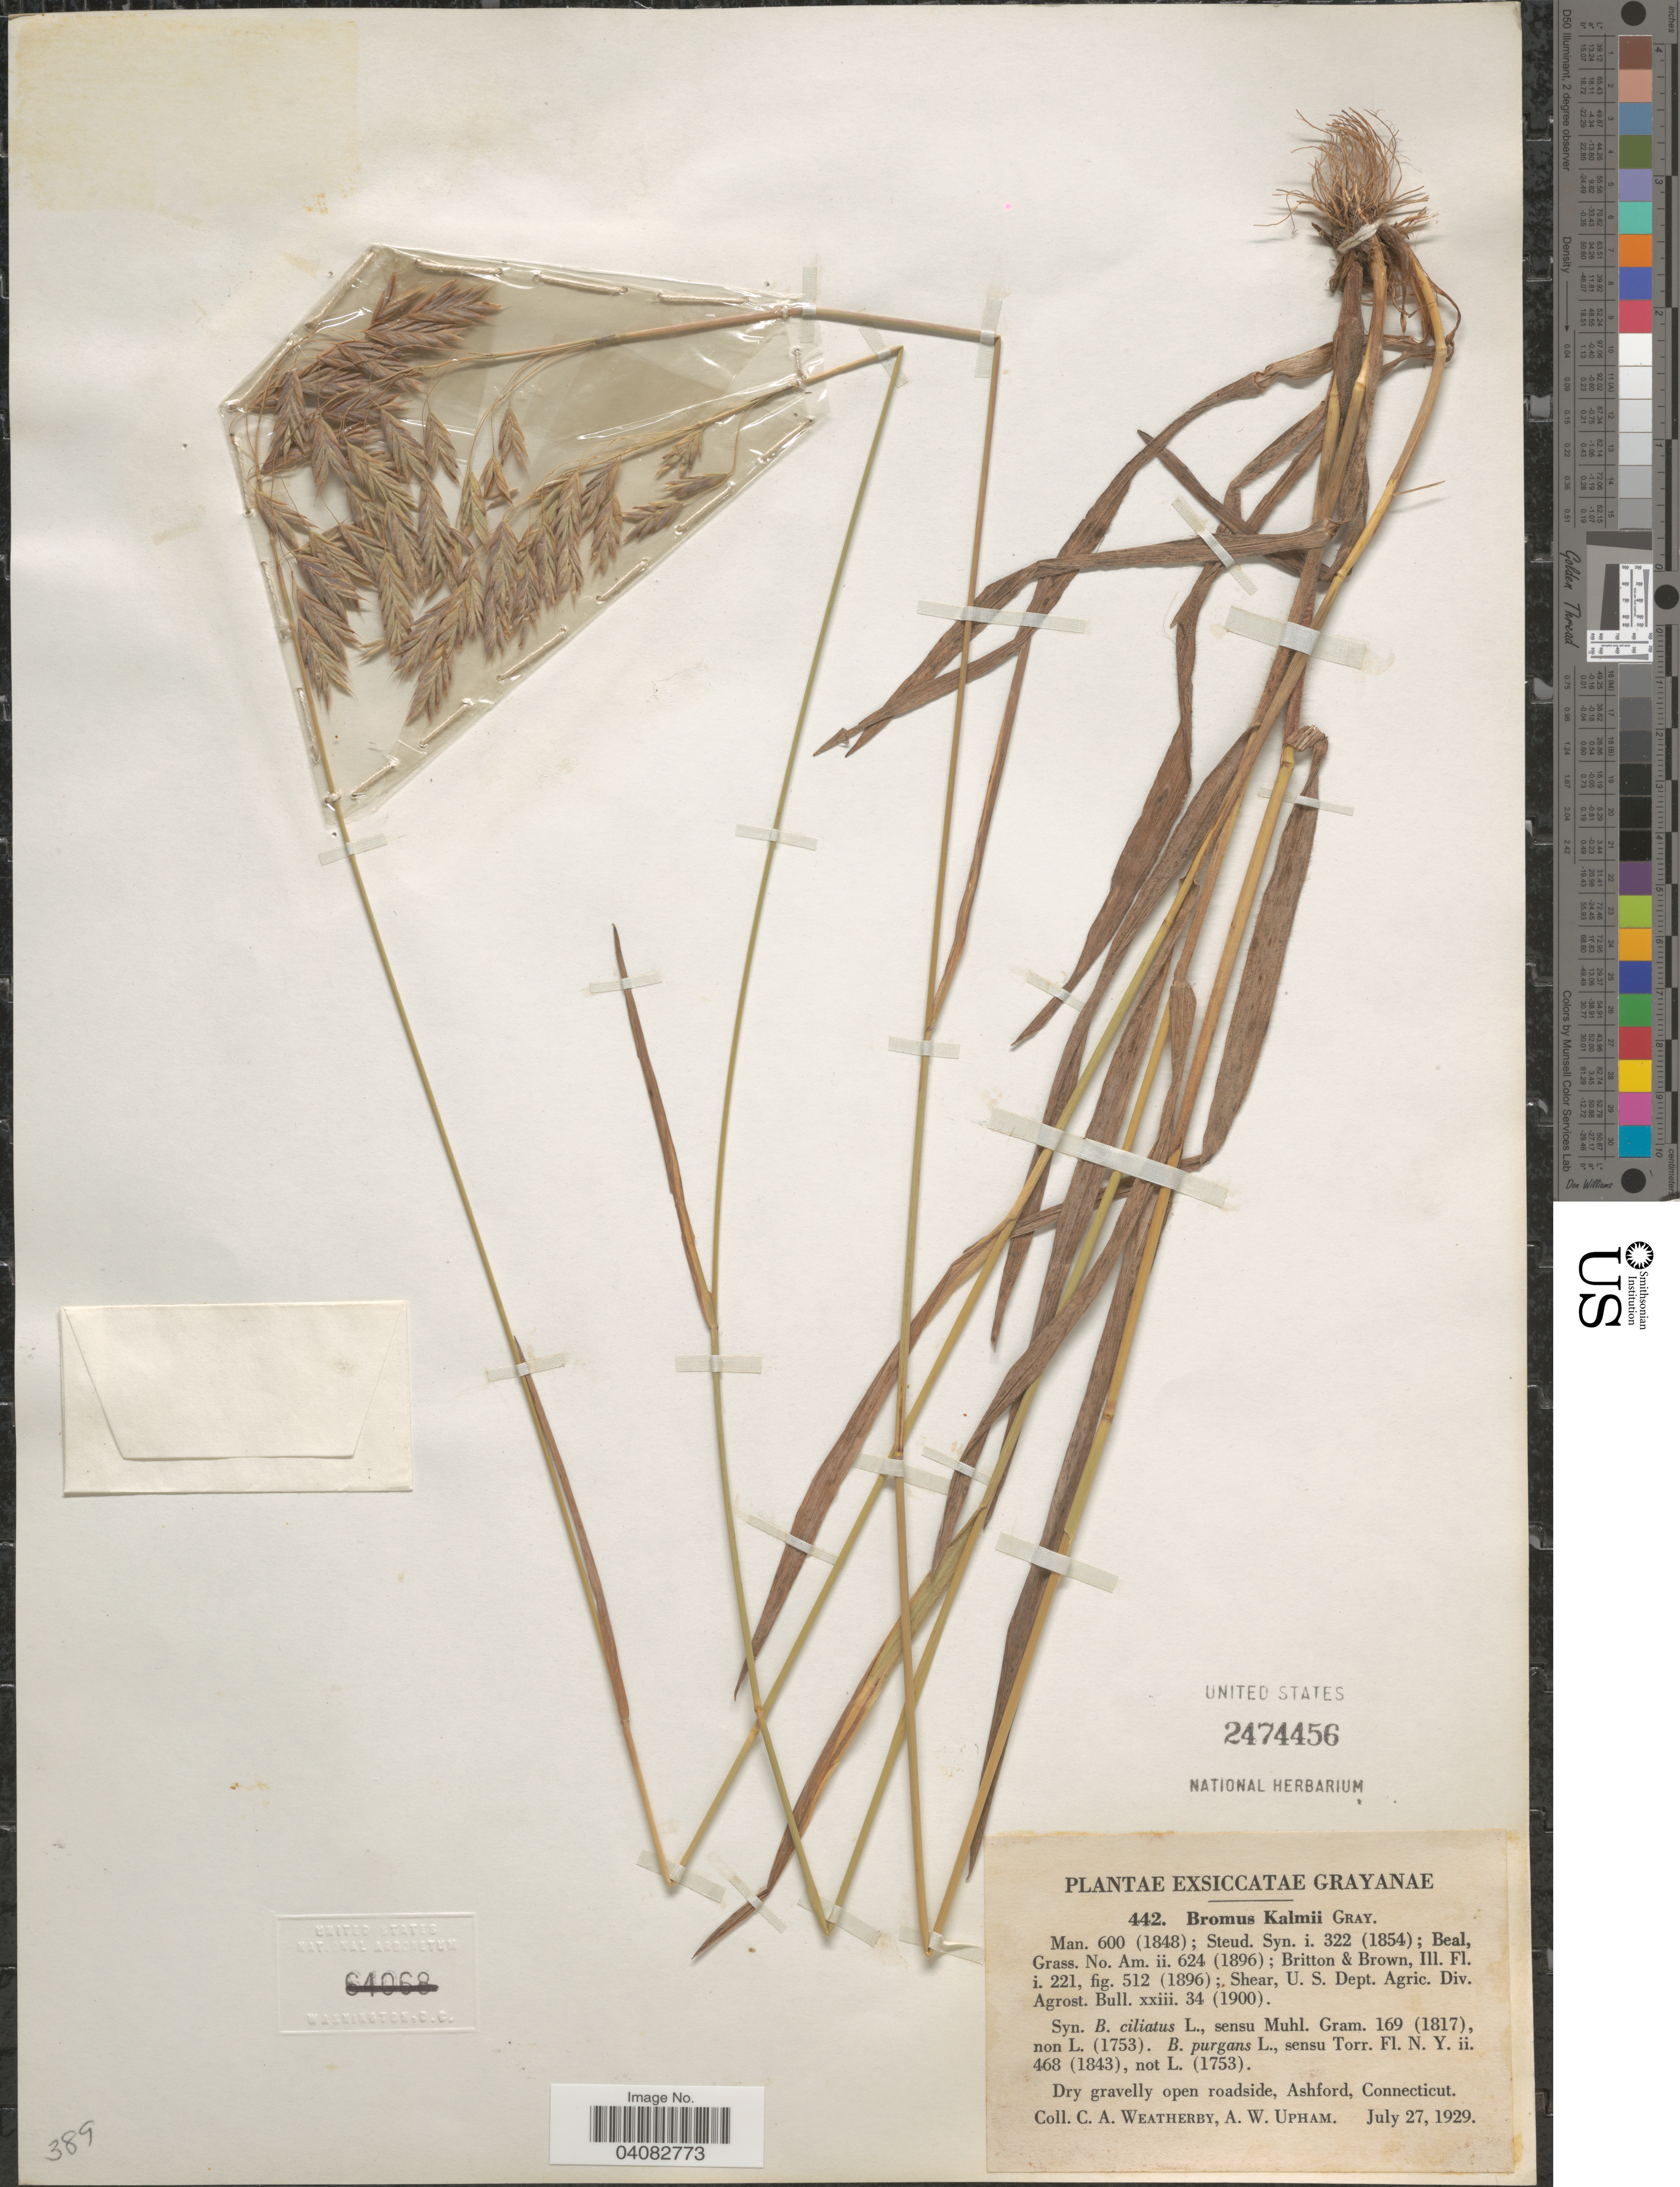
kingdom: Plantae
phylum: Tracheophyta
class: Liliopsida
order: Poales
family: Poaceae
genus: Bromus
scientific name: Bromus kalmii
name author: A. Gray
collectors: C. A. Weatherby & A. Upham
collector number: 442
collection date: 1929-07-27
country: United States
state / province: Connecticut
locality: Grayanae. Dry gravelly open roadside, Ashford.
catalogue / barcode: US 2474456